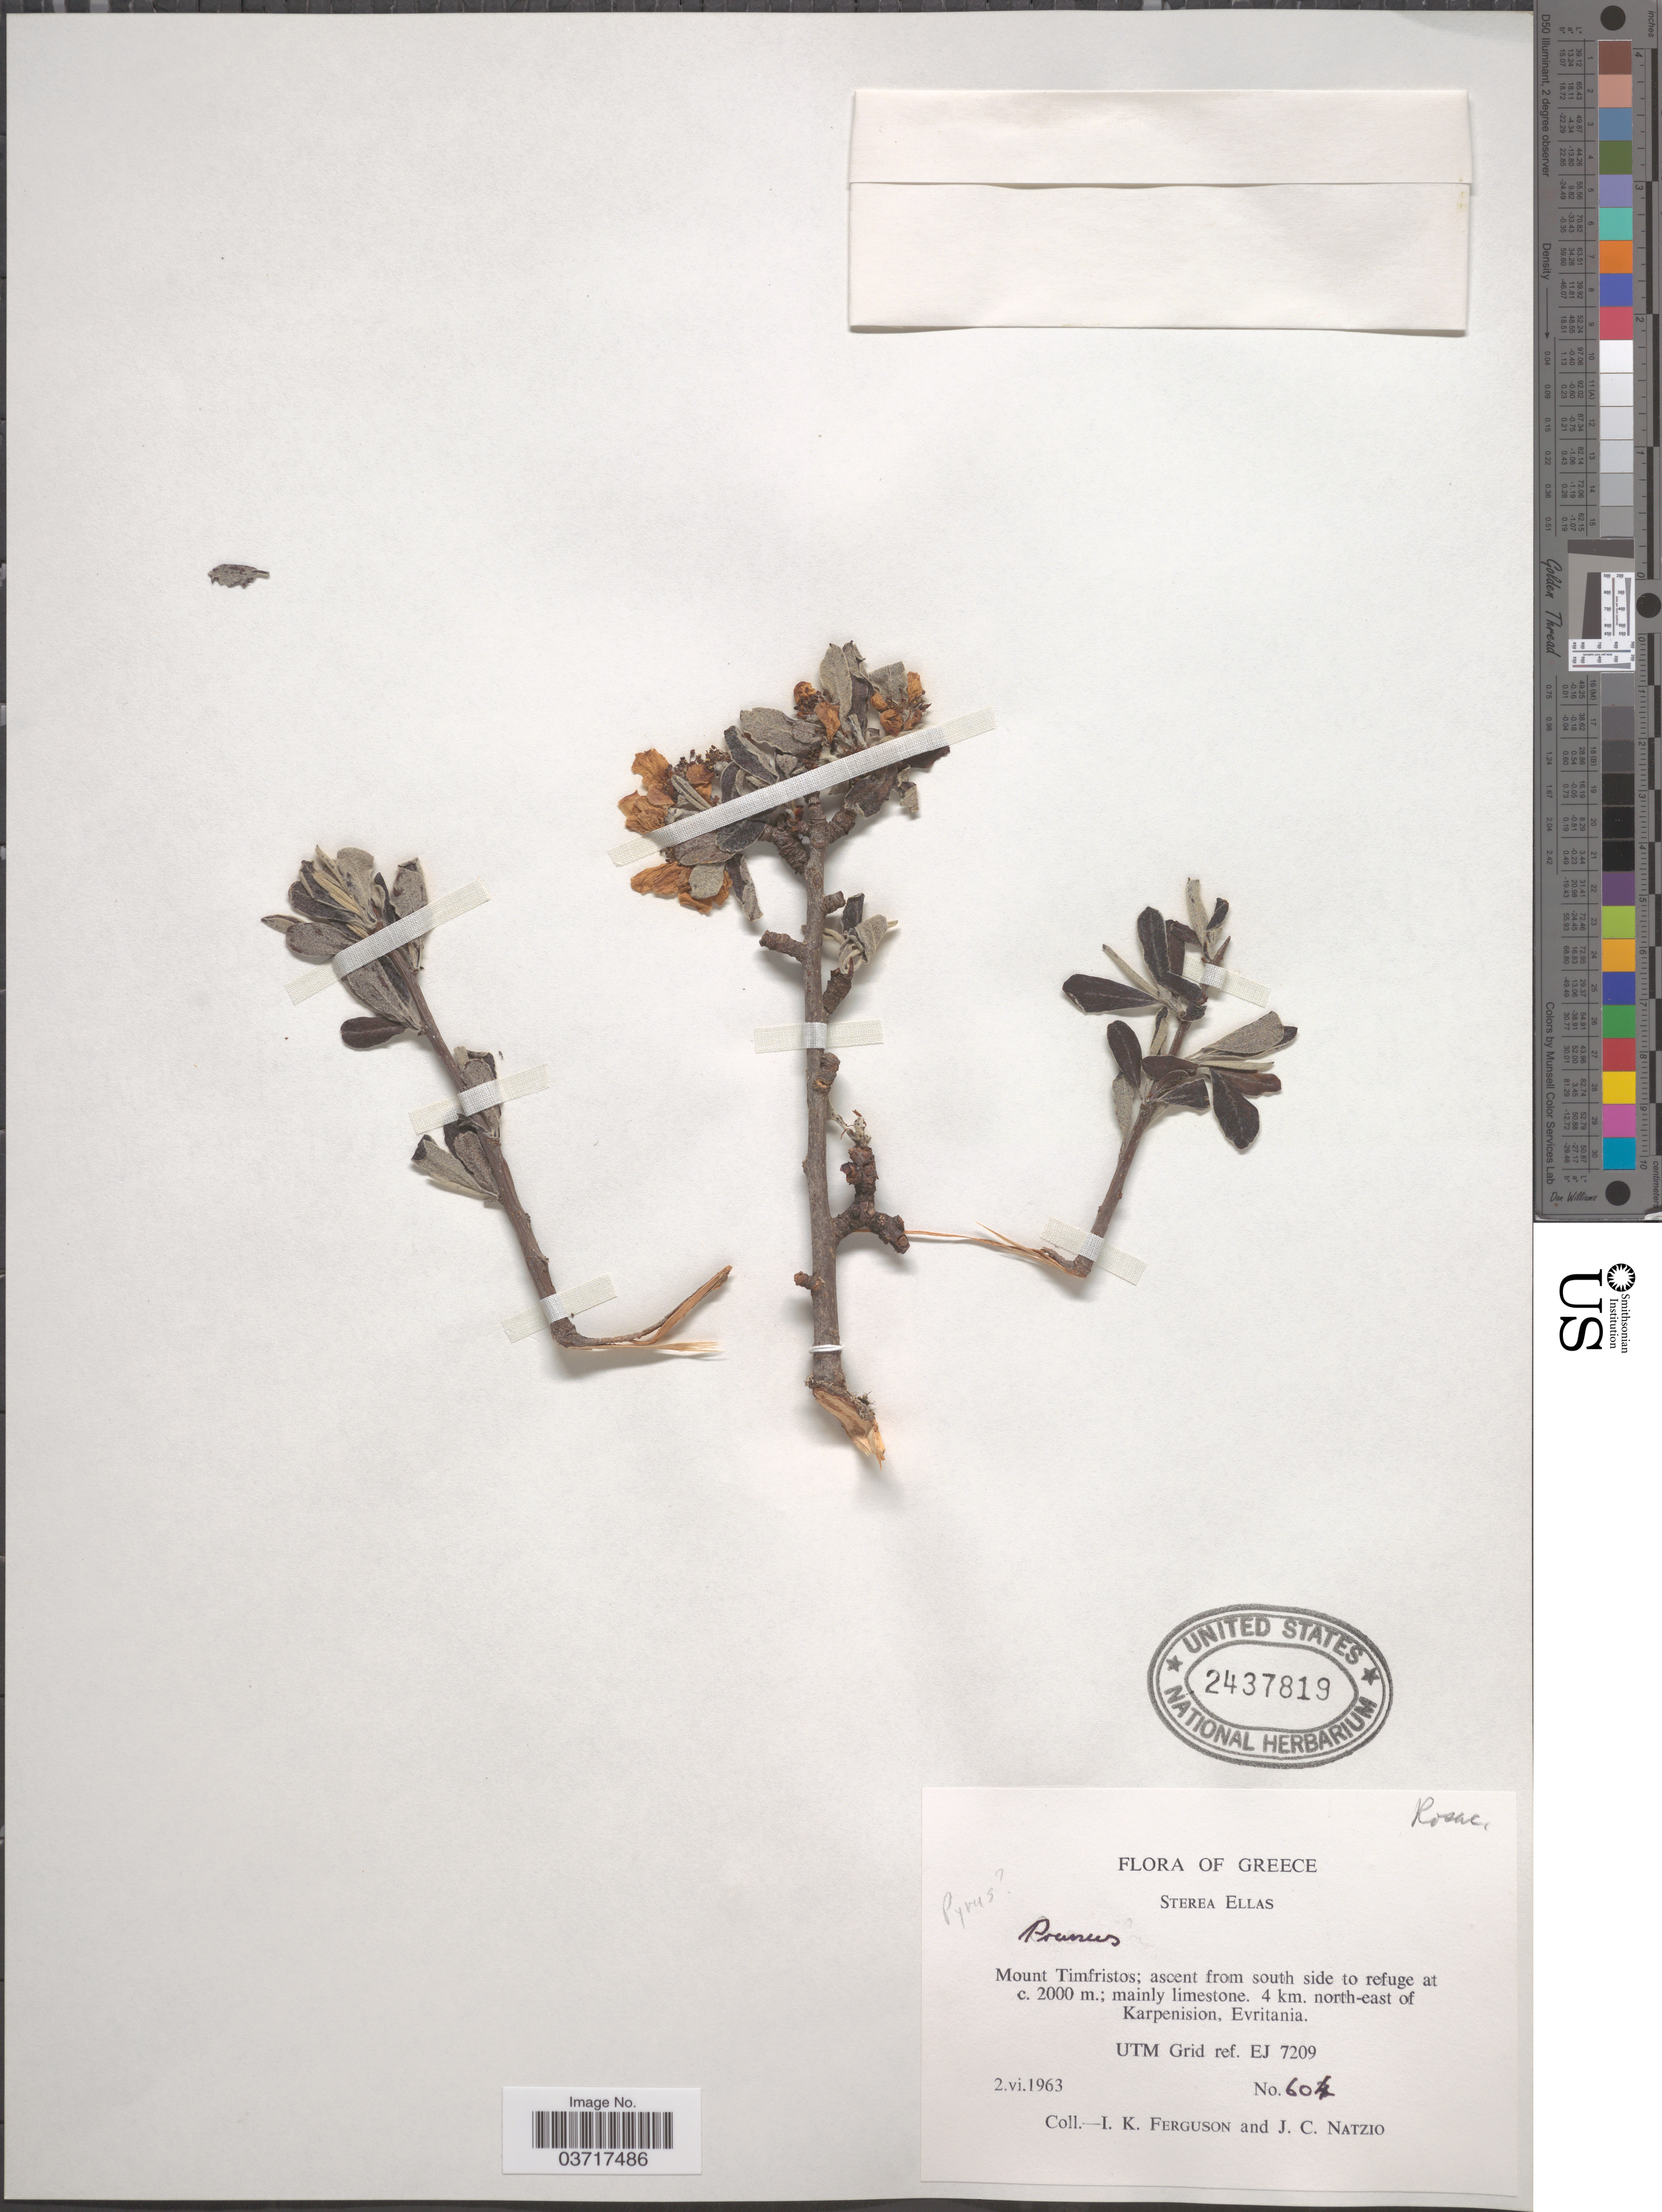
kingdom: Plantae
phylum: Tracheophyta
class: Magnoliopsida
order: Rosales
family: Rosaceae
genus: Prunus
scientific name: Prunus sp.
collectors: I. K. Ferguson & J. Natzio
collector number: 604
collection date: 1963-06-02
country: Greece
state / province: Central Greece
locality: Sterea Ellas. Mount Timfristos; ascent from south side to refuge; 4 km. north-east of Karpenision, Evritania. UTM Grid ref. EJ 7209.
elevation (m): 2000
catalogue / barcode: US 2437819